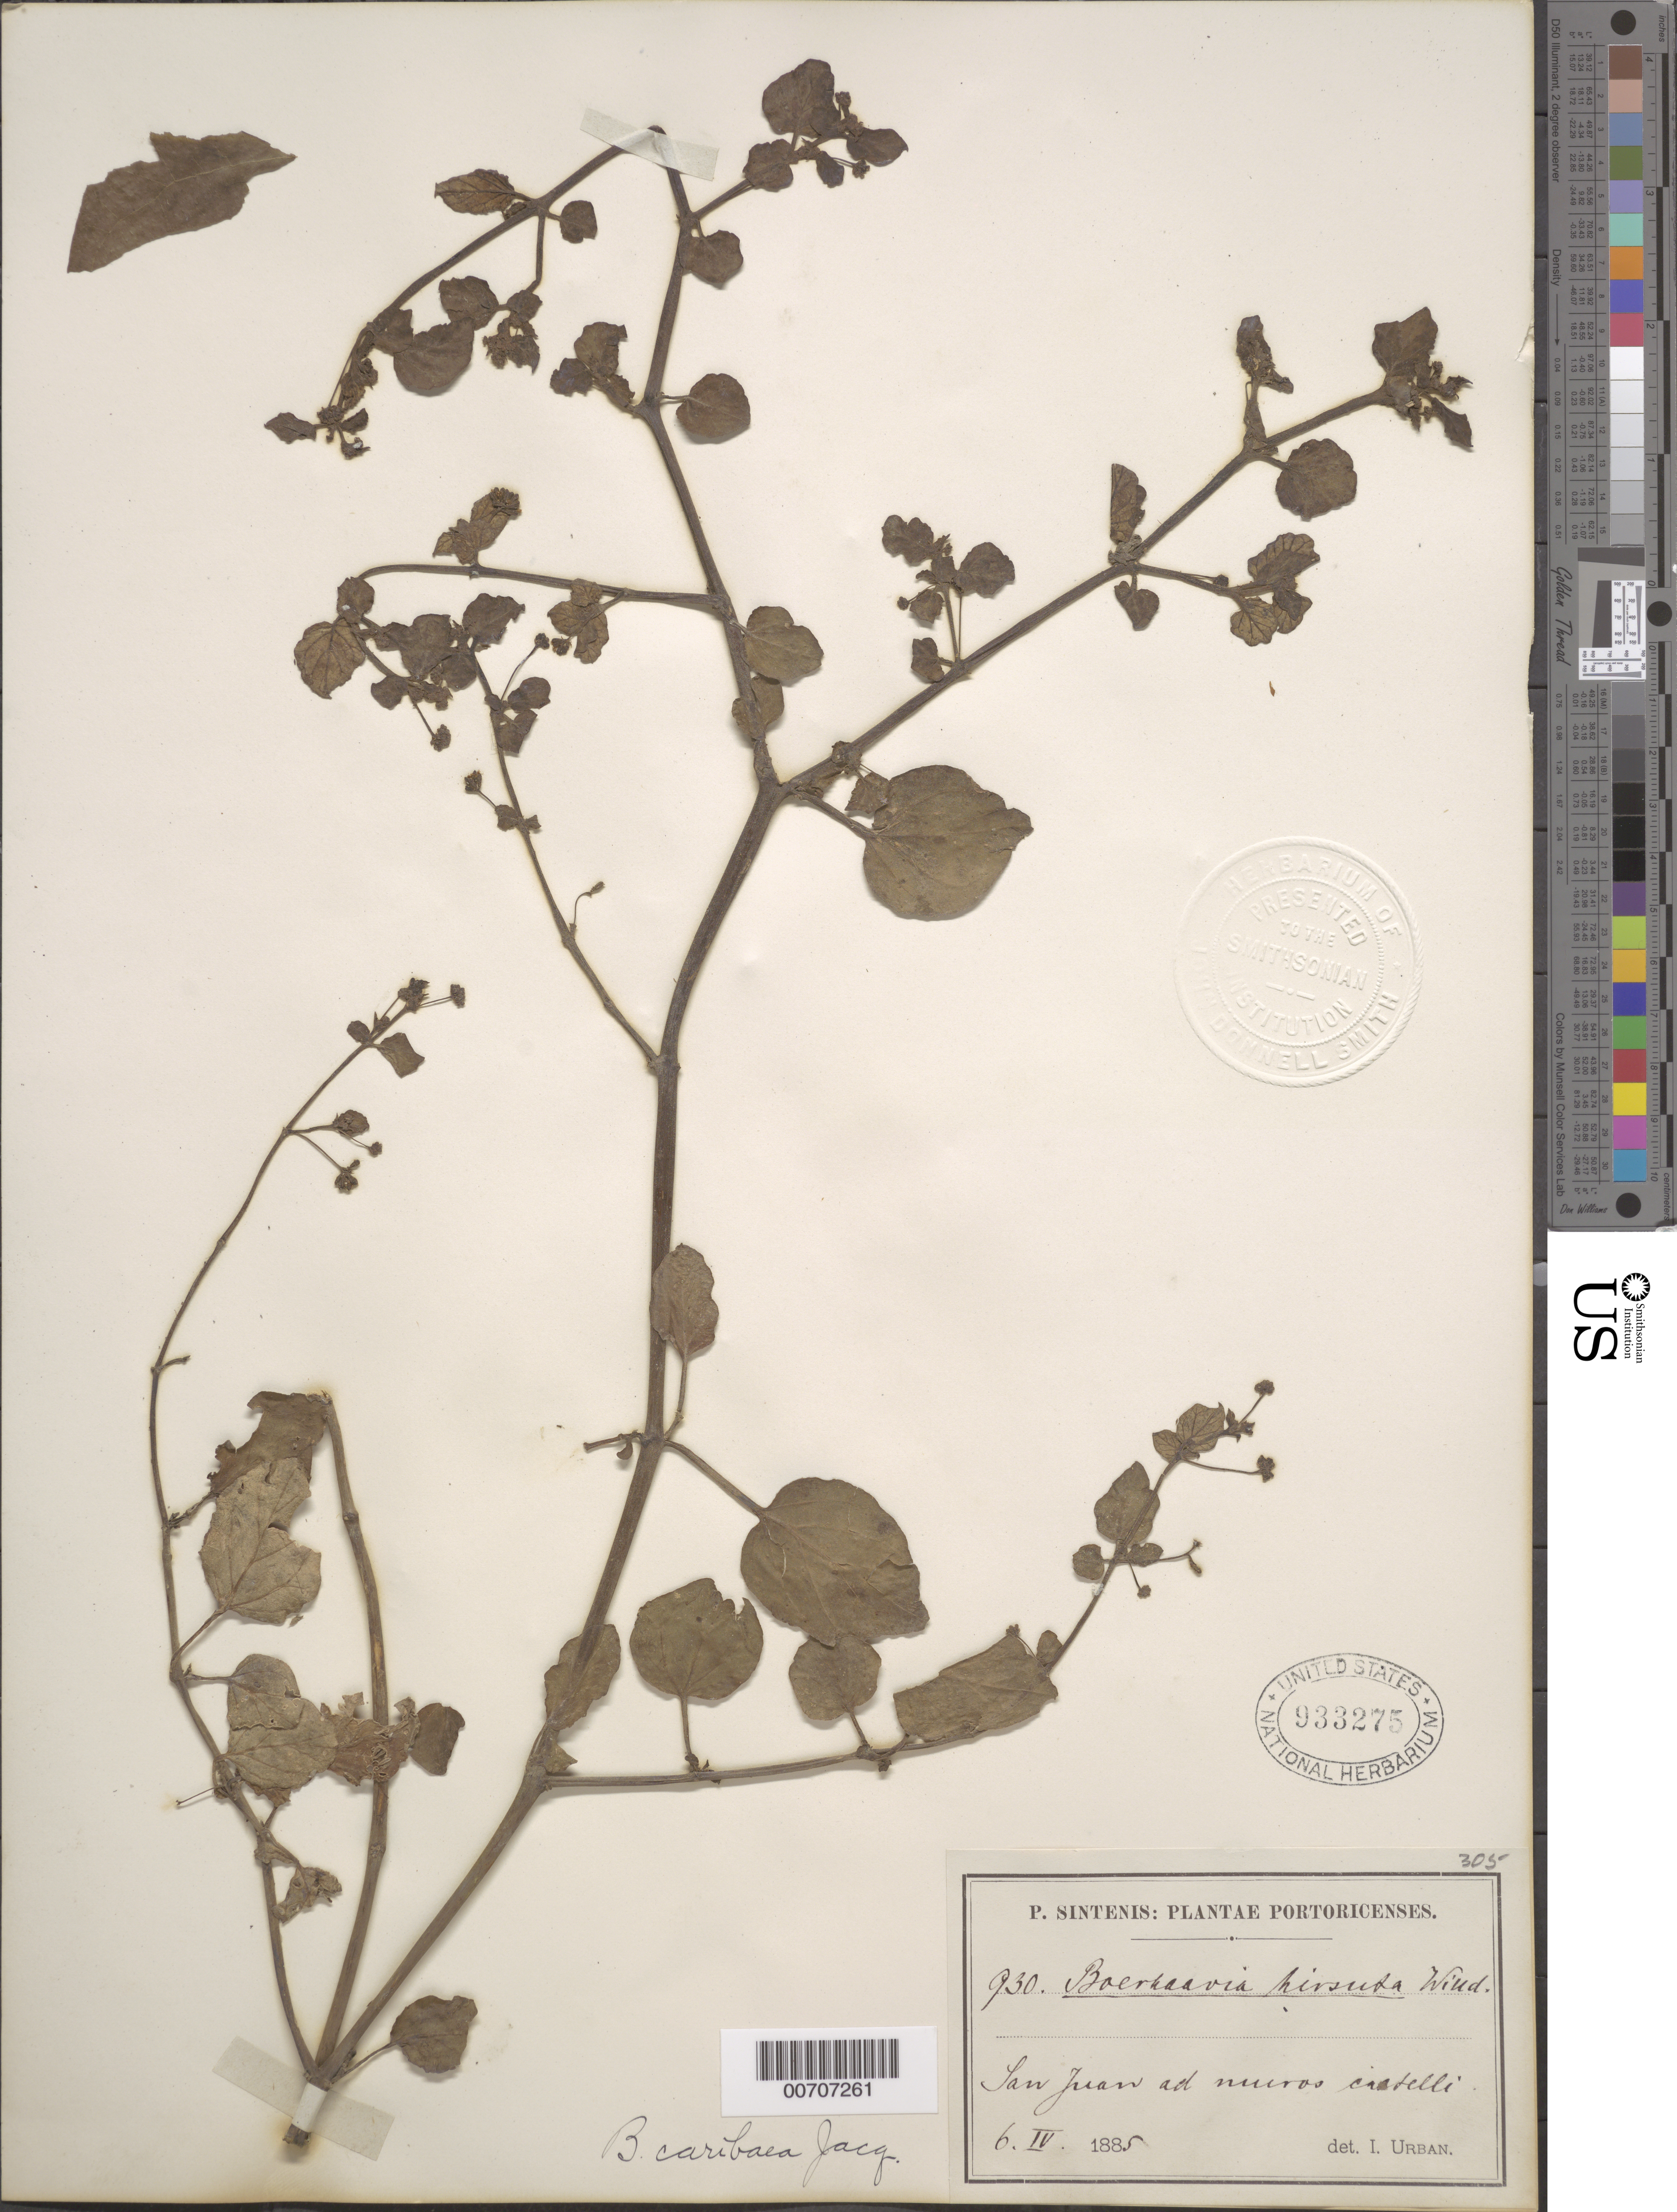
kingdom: Plantae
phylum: Tracheophyta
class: Magnoliopsida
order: Caryophyllales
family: Nyctaginaceae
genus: Boerhavia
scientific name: Boerhavia hirsuta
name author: Willd.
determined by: Urban, Ignatz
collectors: P. Sintenis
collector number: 930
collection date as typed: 06 Apr 1885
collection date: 1885-04-06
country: Puerto Rico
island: Greater Antilles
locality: San Juan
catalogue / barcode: US 933275